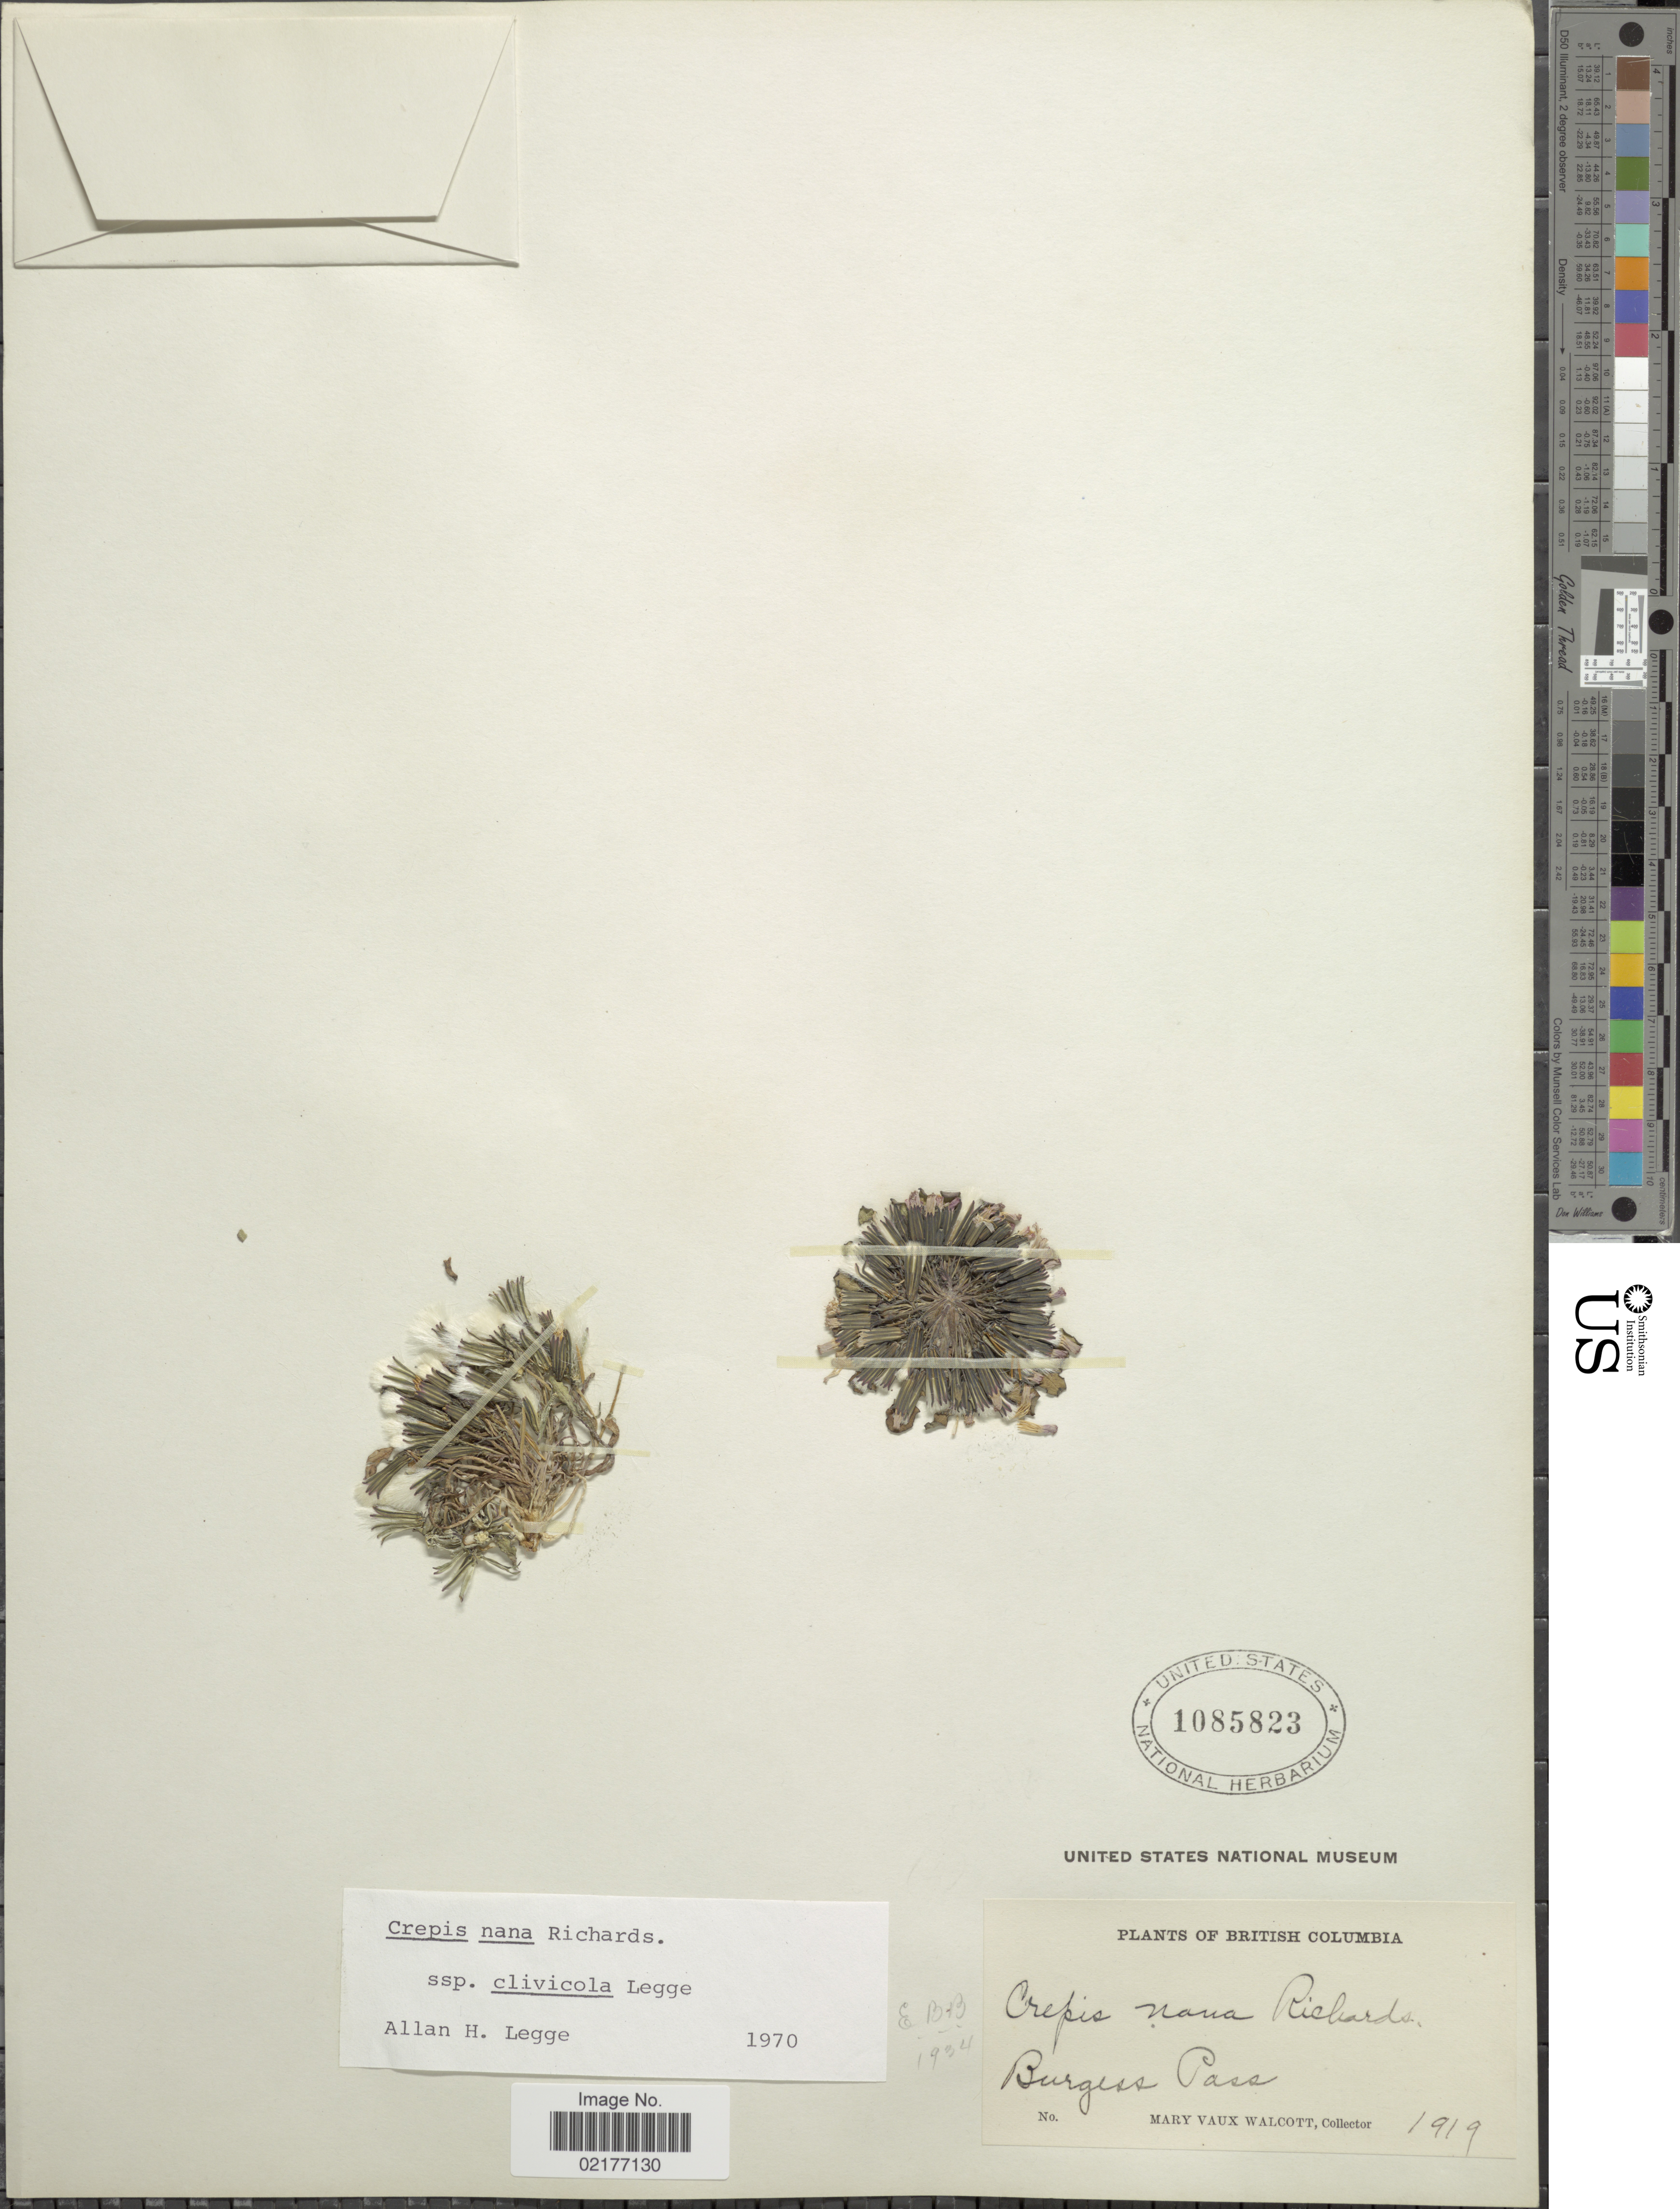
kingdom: Plantae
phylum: Tracheophyta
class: Magnoliopsida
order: Asterales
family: Asteraceae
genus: Askellia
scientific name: Askellia pygmaea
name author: (Ledeb.) Sennikov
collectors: M. Walcott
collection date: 1919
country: Canada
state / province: British Columbia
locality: Burgess Pass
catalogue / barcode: US 1085823